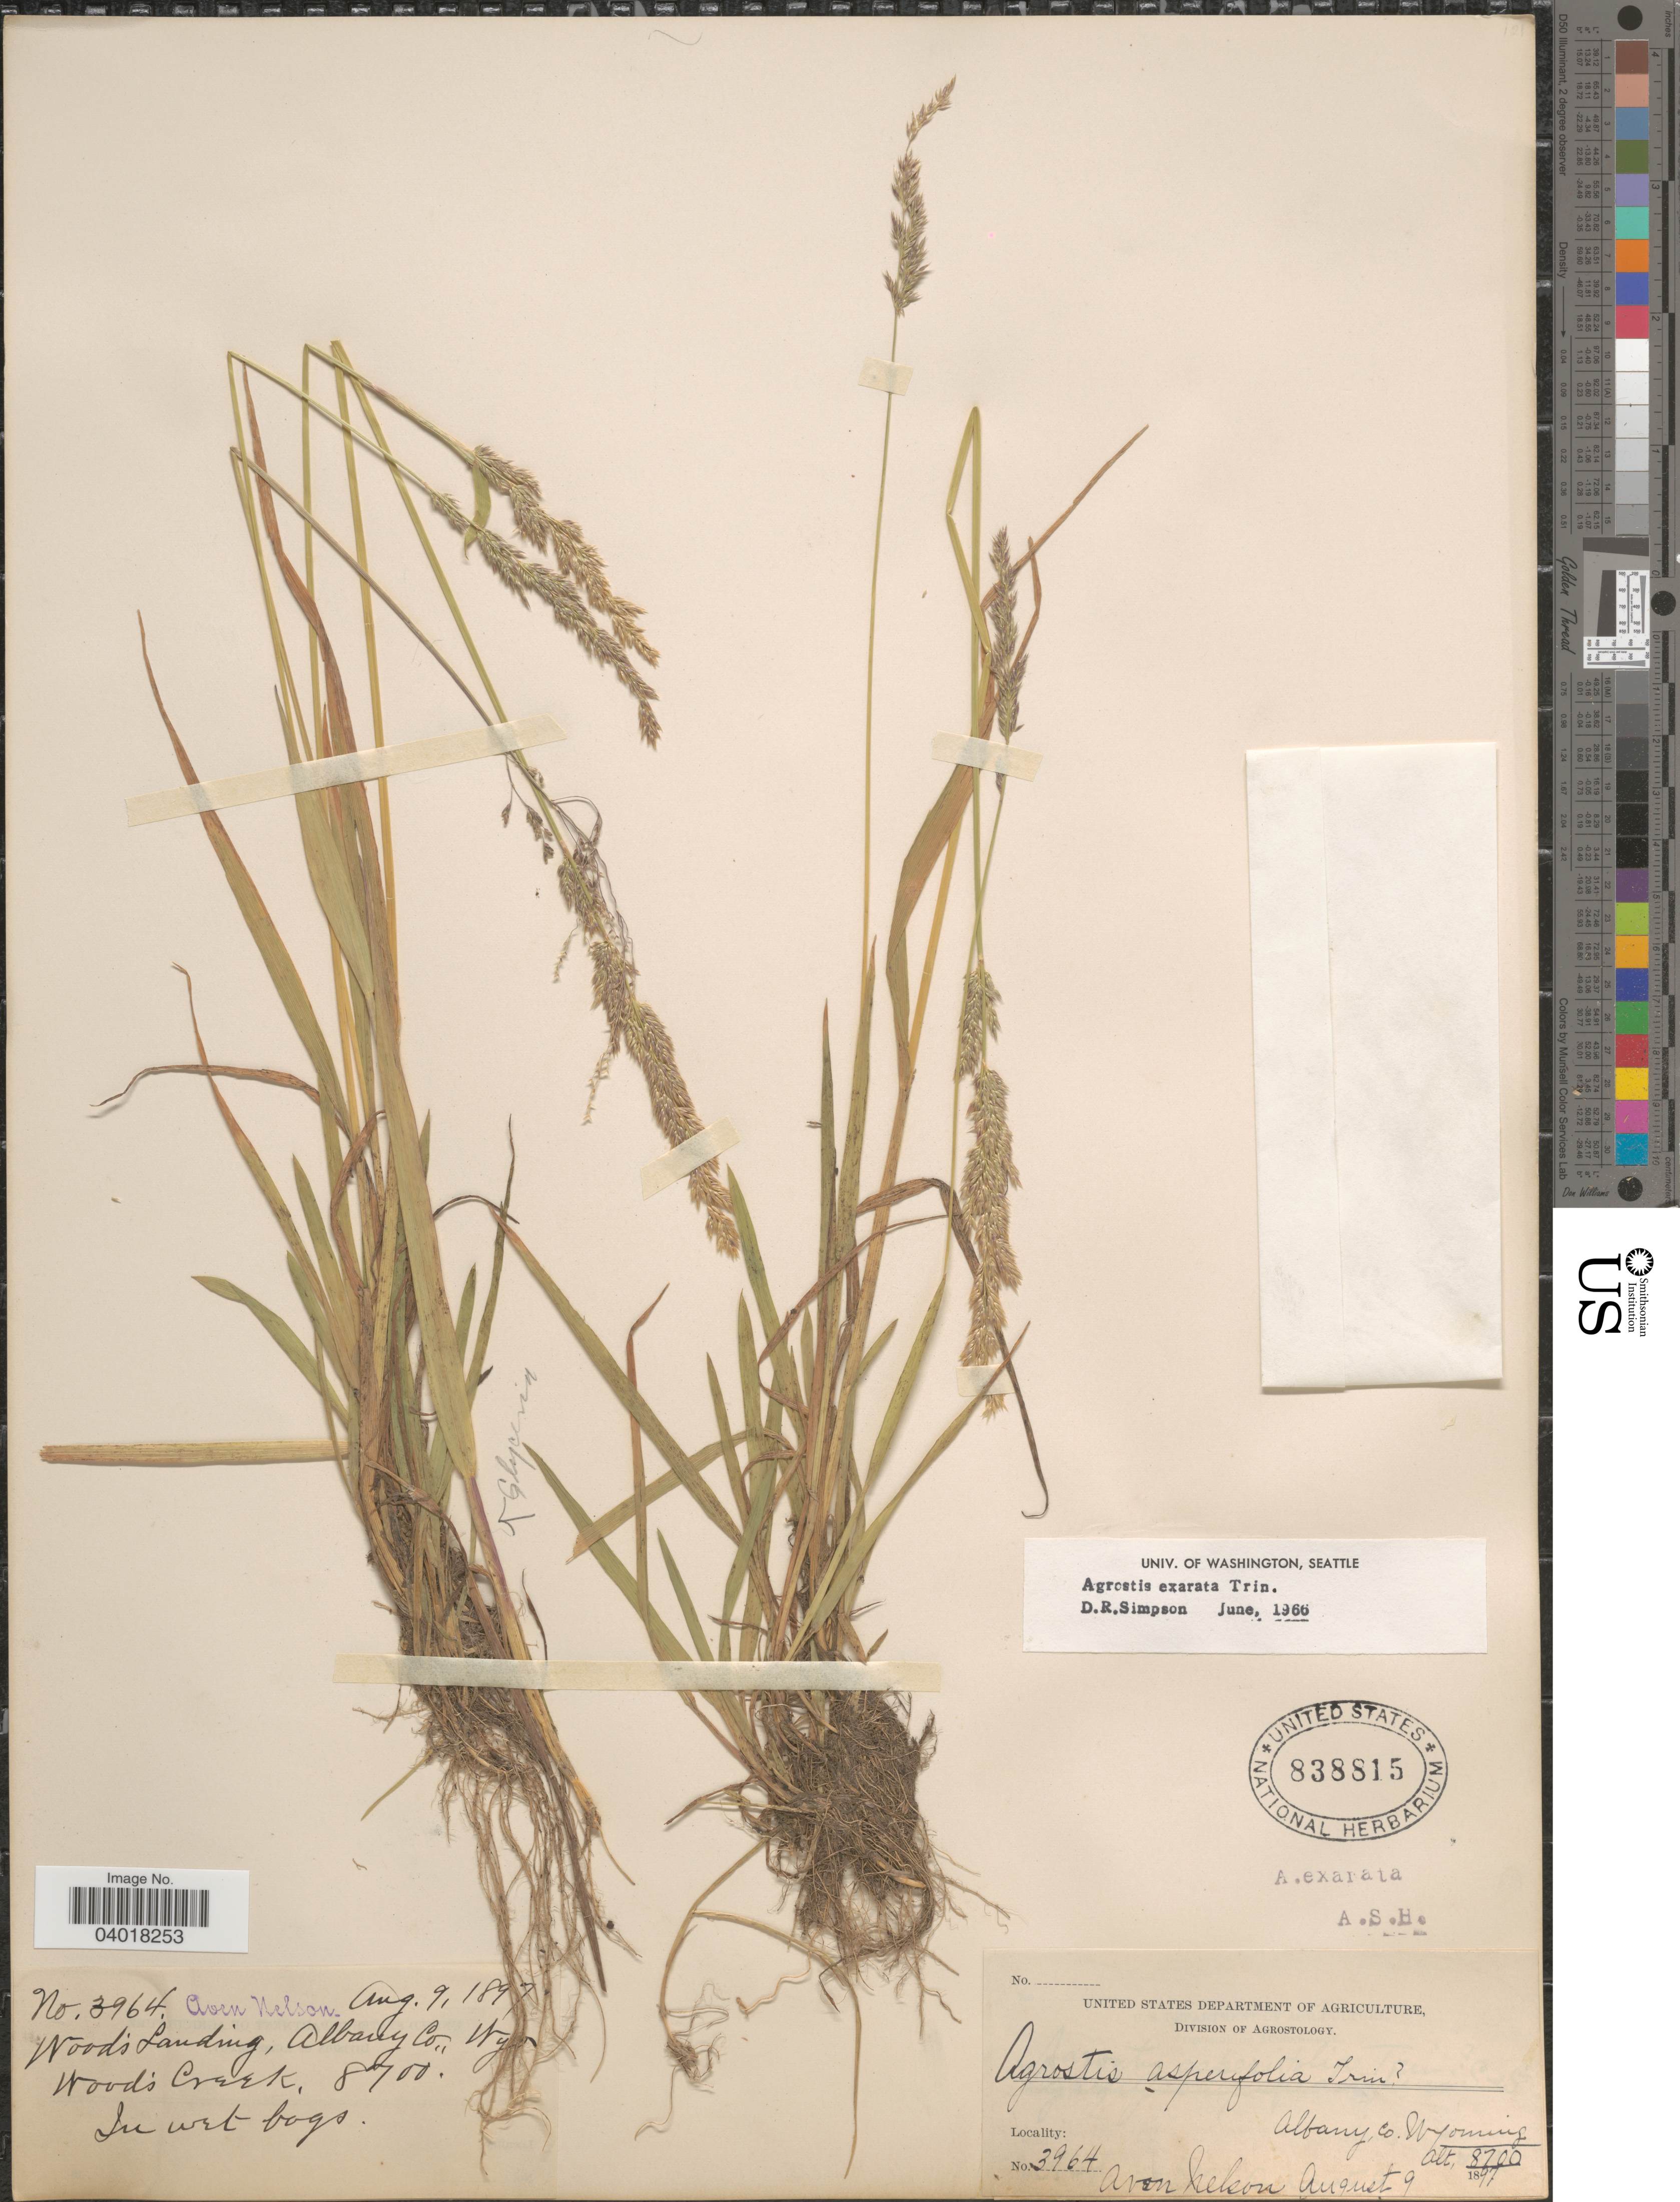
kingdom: Plantae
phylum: Tracheophyta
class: Liliopsida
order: Poales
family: Poaceae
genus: Agrostis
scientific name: Agrostis exarata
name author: Trin.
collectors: A. Nelson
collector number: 3964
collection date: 1897-08-09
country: United States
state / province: Wyoming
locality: Wood's Landing, Albany Co. Wyo. Wood's Creek.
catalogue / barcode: US 838815